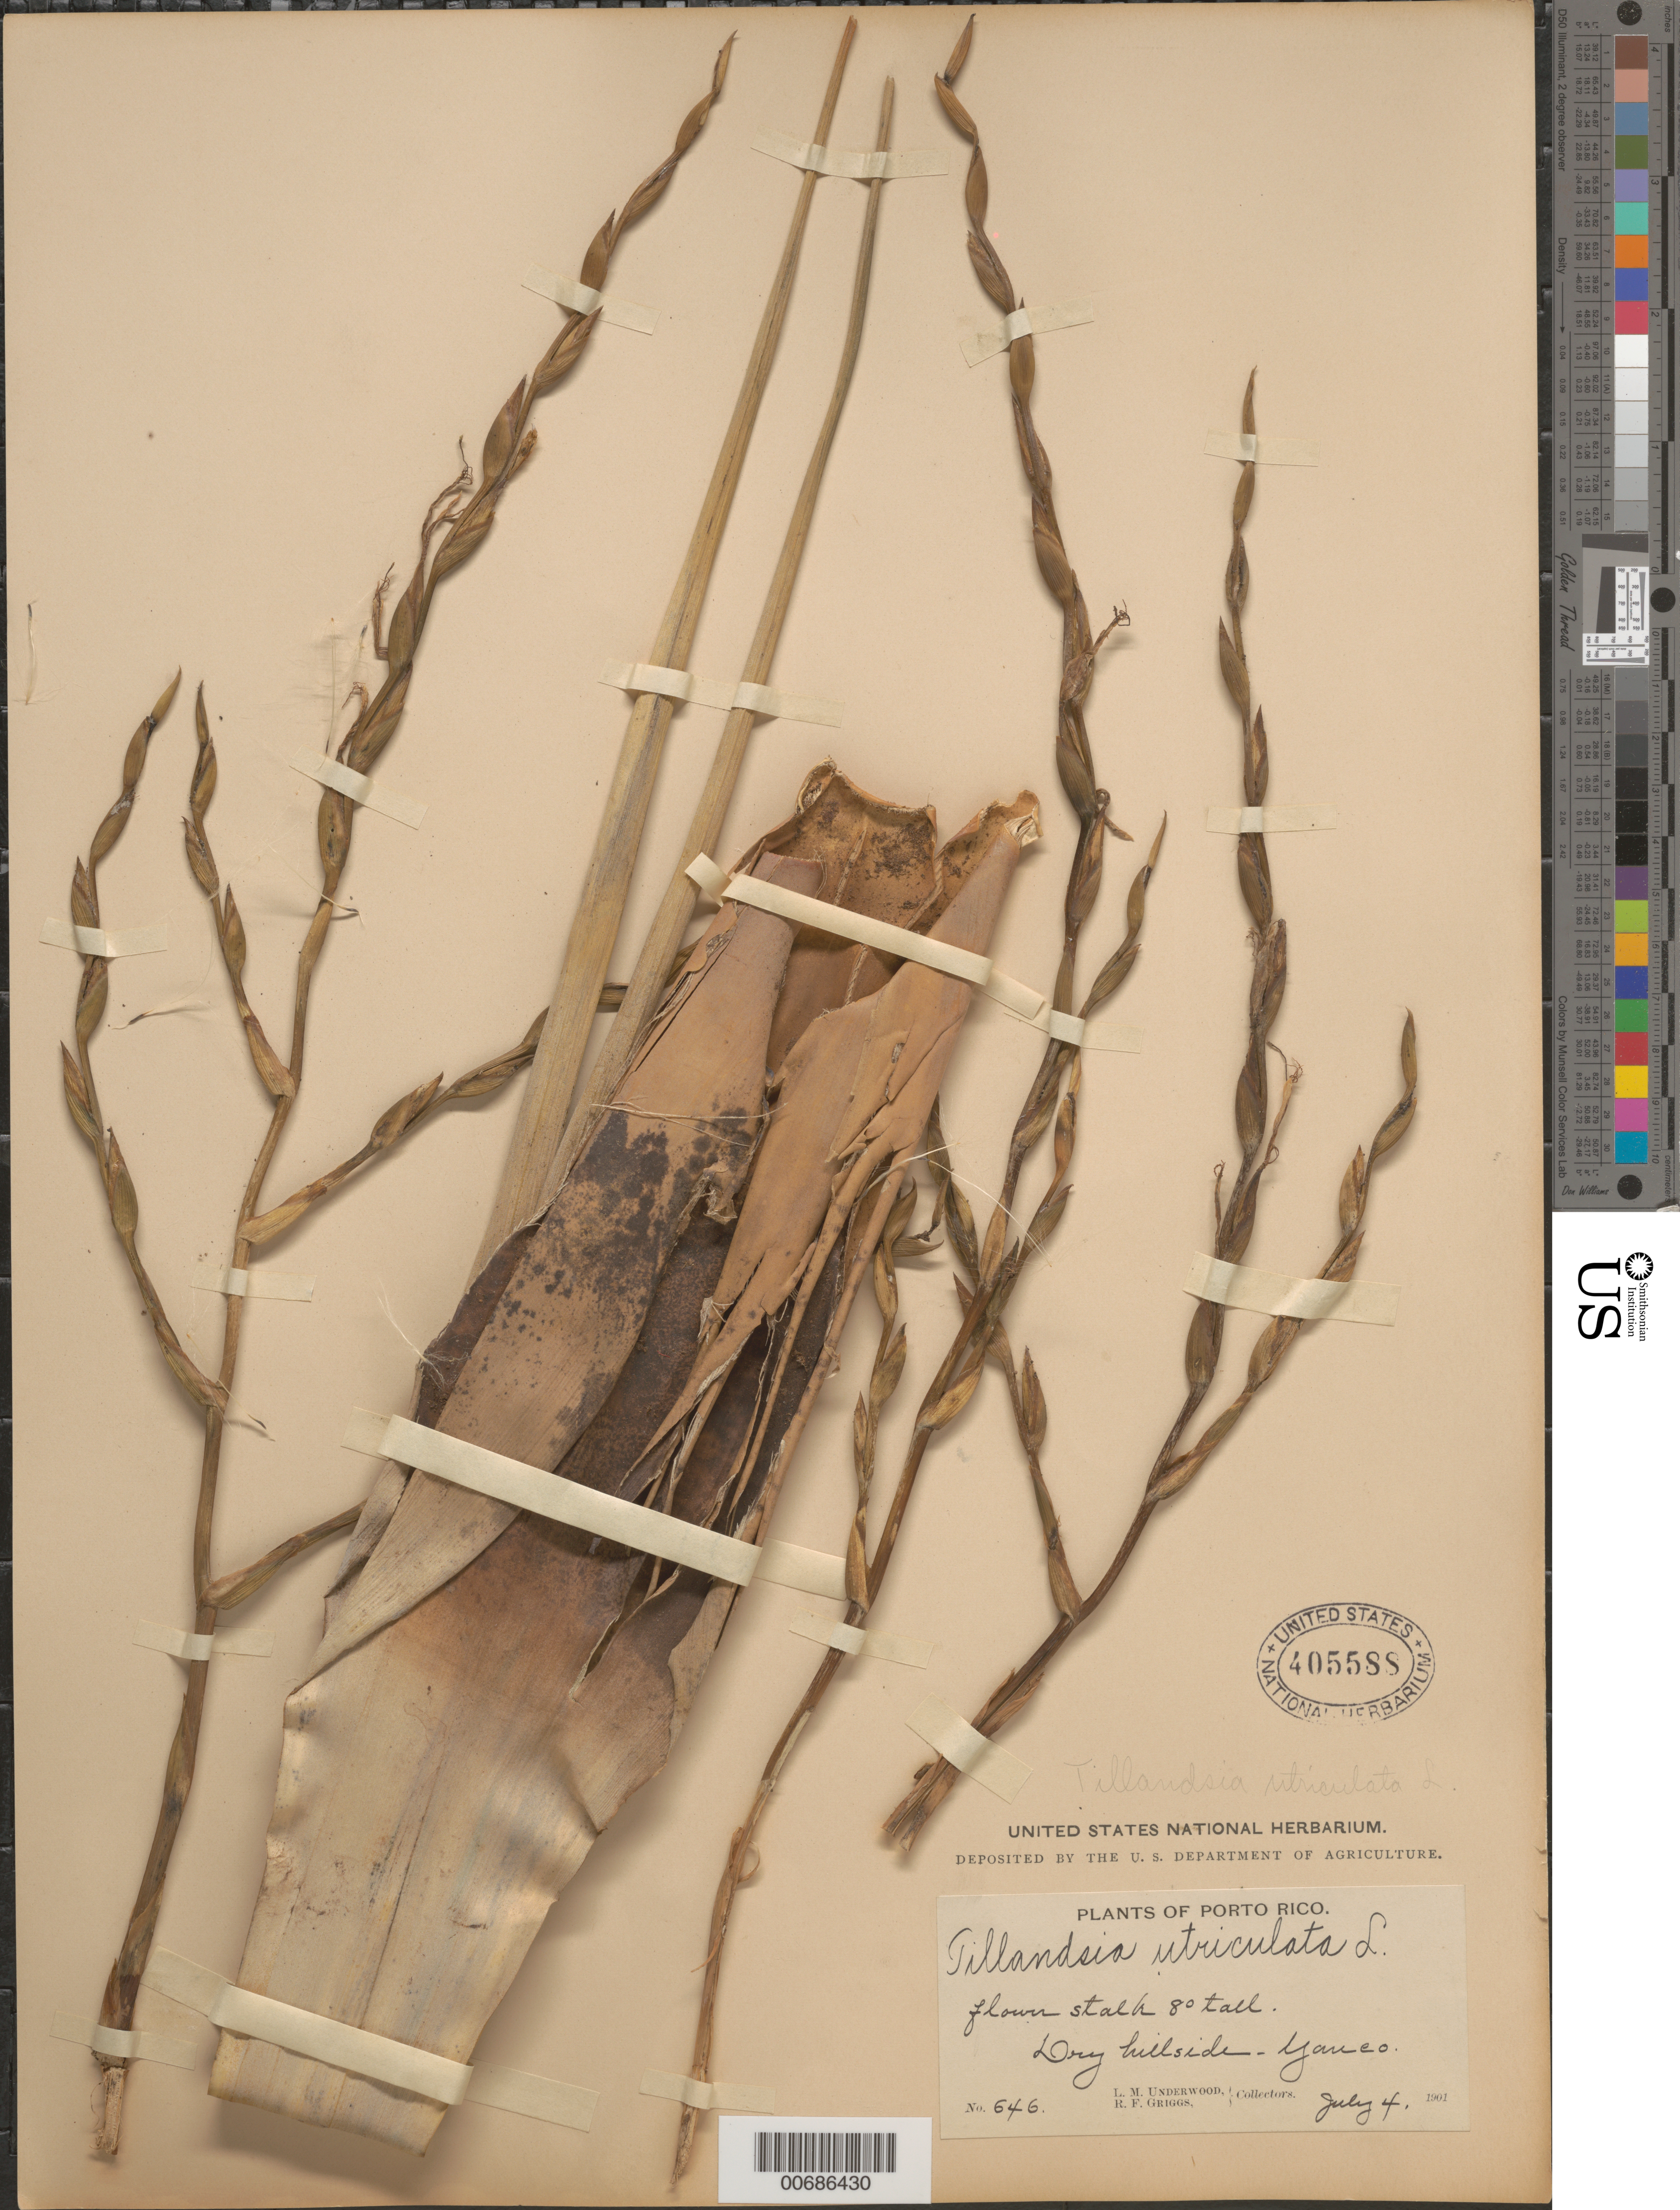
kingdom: Plantae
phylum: Tracheophyta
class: Liliopsida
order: Poales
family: Bromeliaceae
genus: Tillandsia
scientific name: Tillandsia utriculata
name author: L.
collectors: L. M. Underwood & R. F. Griggs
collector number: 646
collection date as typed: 04 Jul 1901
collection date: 1901-07-04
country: Puerto Rico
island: Greater Antilles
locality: Yauco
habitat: dry hillside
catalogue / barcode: US 405588